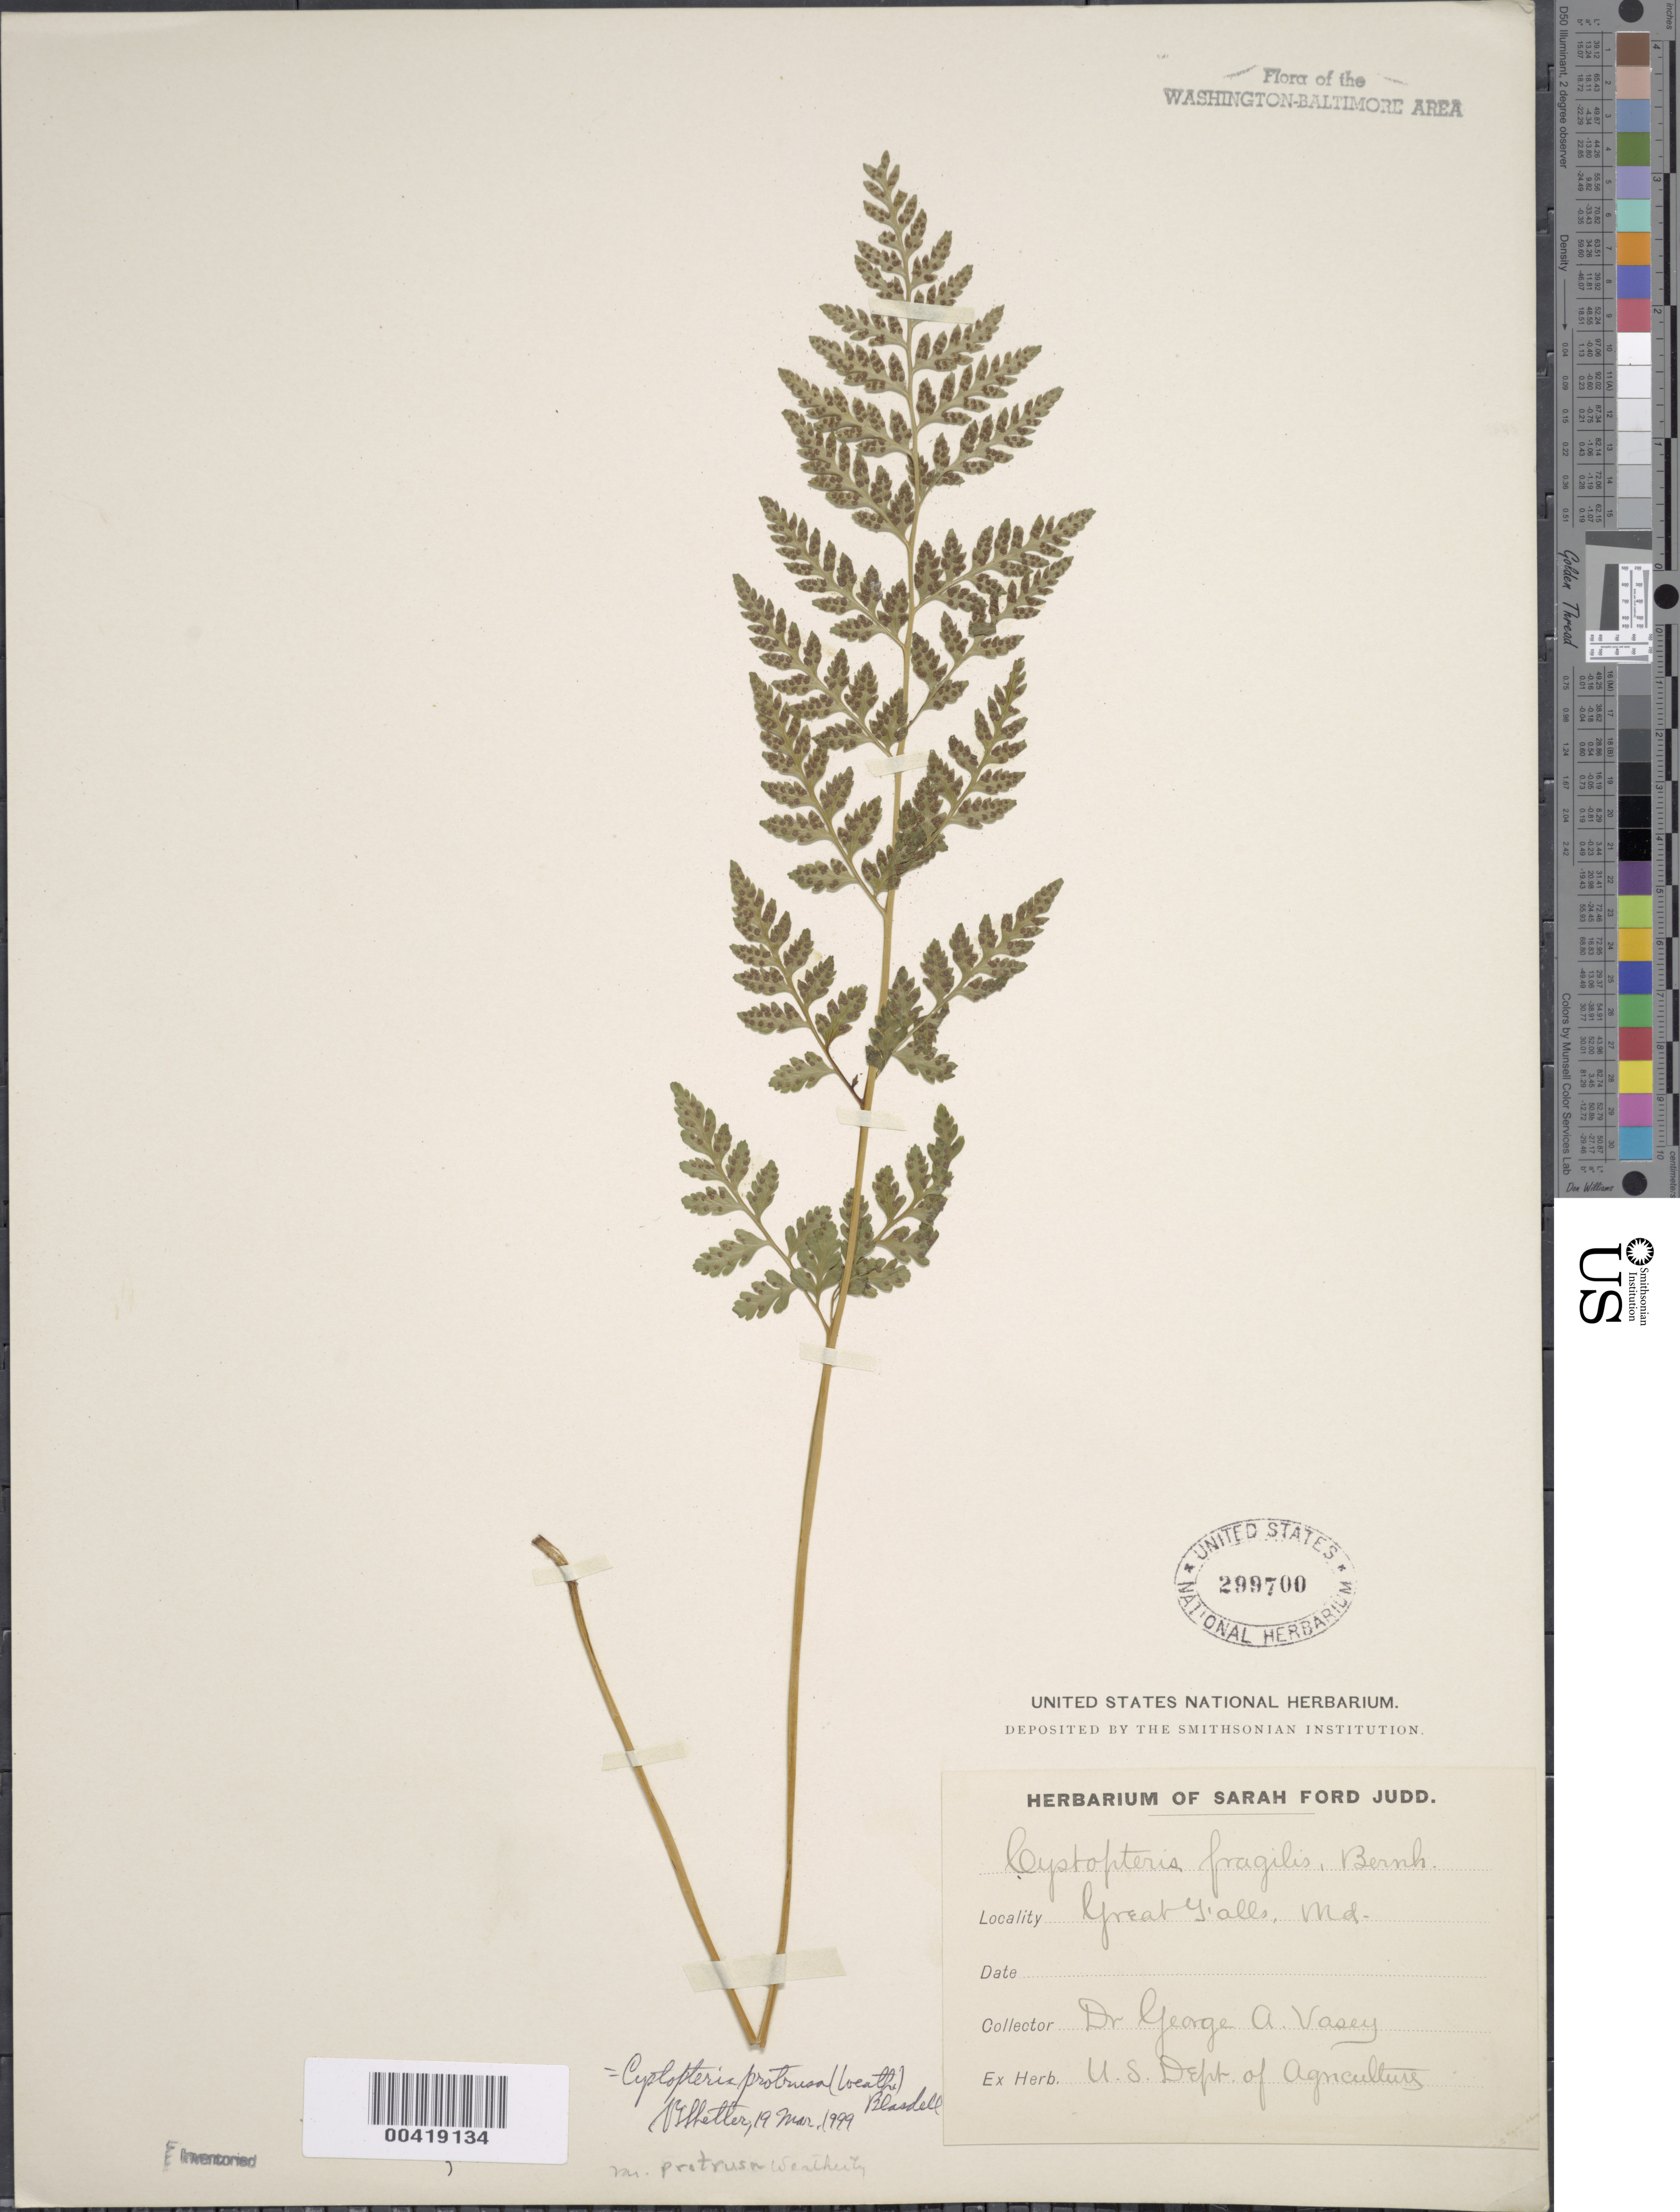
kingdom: Plantae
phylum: Tracheophyta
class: Polypodiopsida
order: Polypodiales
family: Cystopteridaceae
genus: Cystopteris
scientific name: Cystopteris utahensis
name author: Windham & Haufler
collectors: G. Vasey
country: United States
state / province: Maryland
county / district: Montgomery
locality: Great Falls C. & O. Canal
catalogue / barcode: US 299700